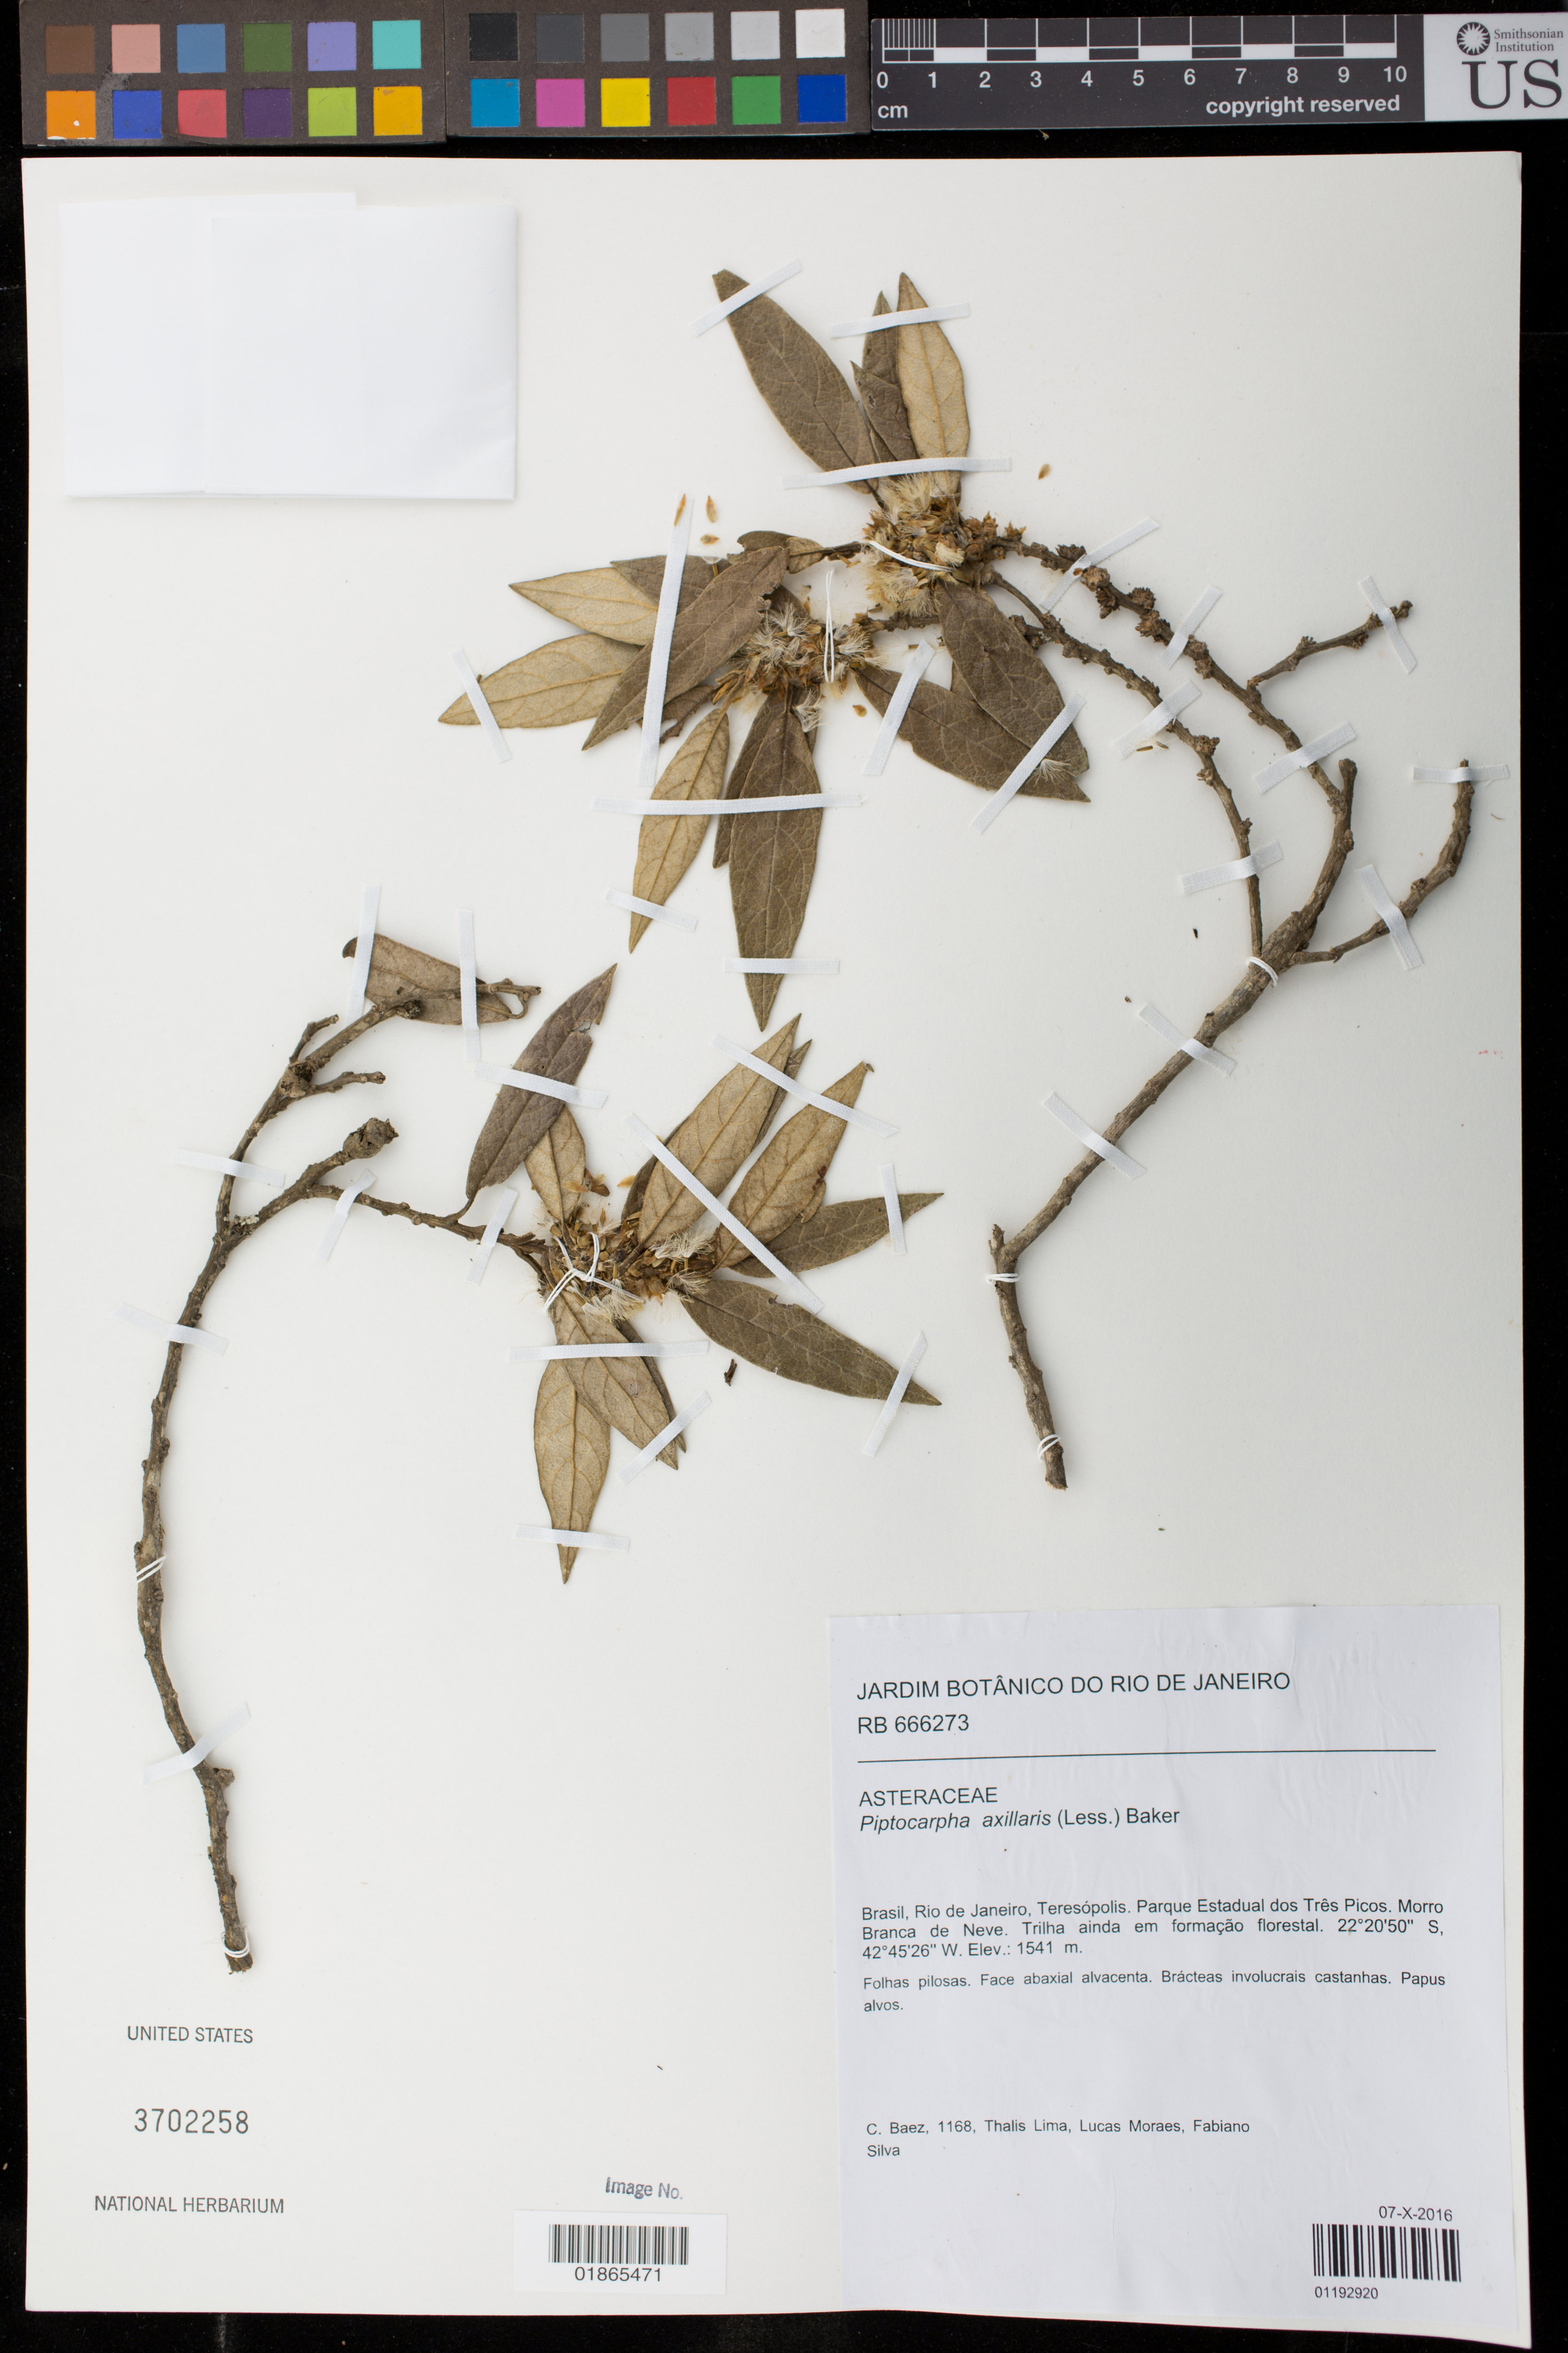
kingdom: Plantae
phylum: Tracheophyta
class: Magnoliopsida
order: Asterales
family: Asteraceae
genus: Piptocarpha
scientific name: Piptocarpha axillaris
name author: (Less.) Baker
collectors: C. Baez, T. Lima, L. Moraes & F. Silva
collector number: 1168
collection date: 2016-10-07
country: Brazil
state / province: Rio de Janeiro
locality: Teresopolis. Parque Estadual dos Tres Picos. Morro Branca de Neve.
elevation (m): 1541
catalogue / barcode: US 3702258